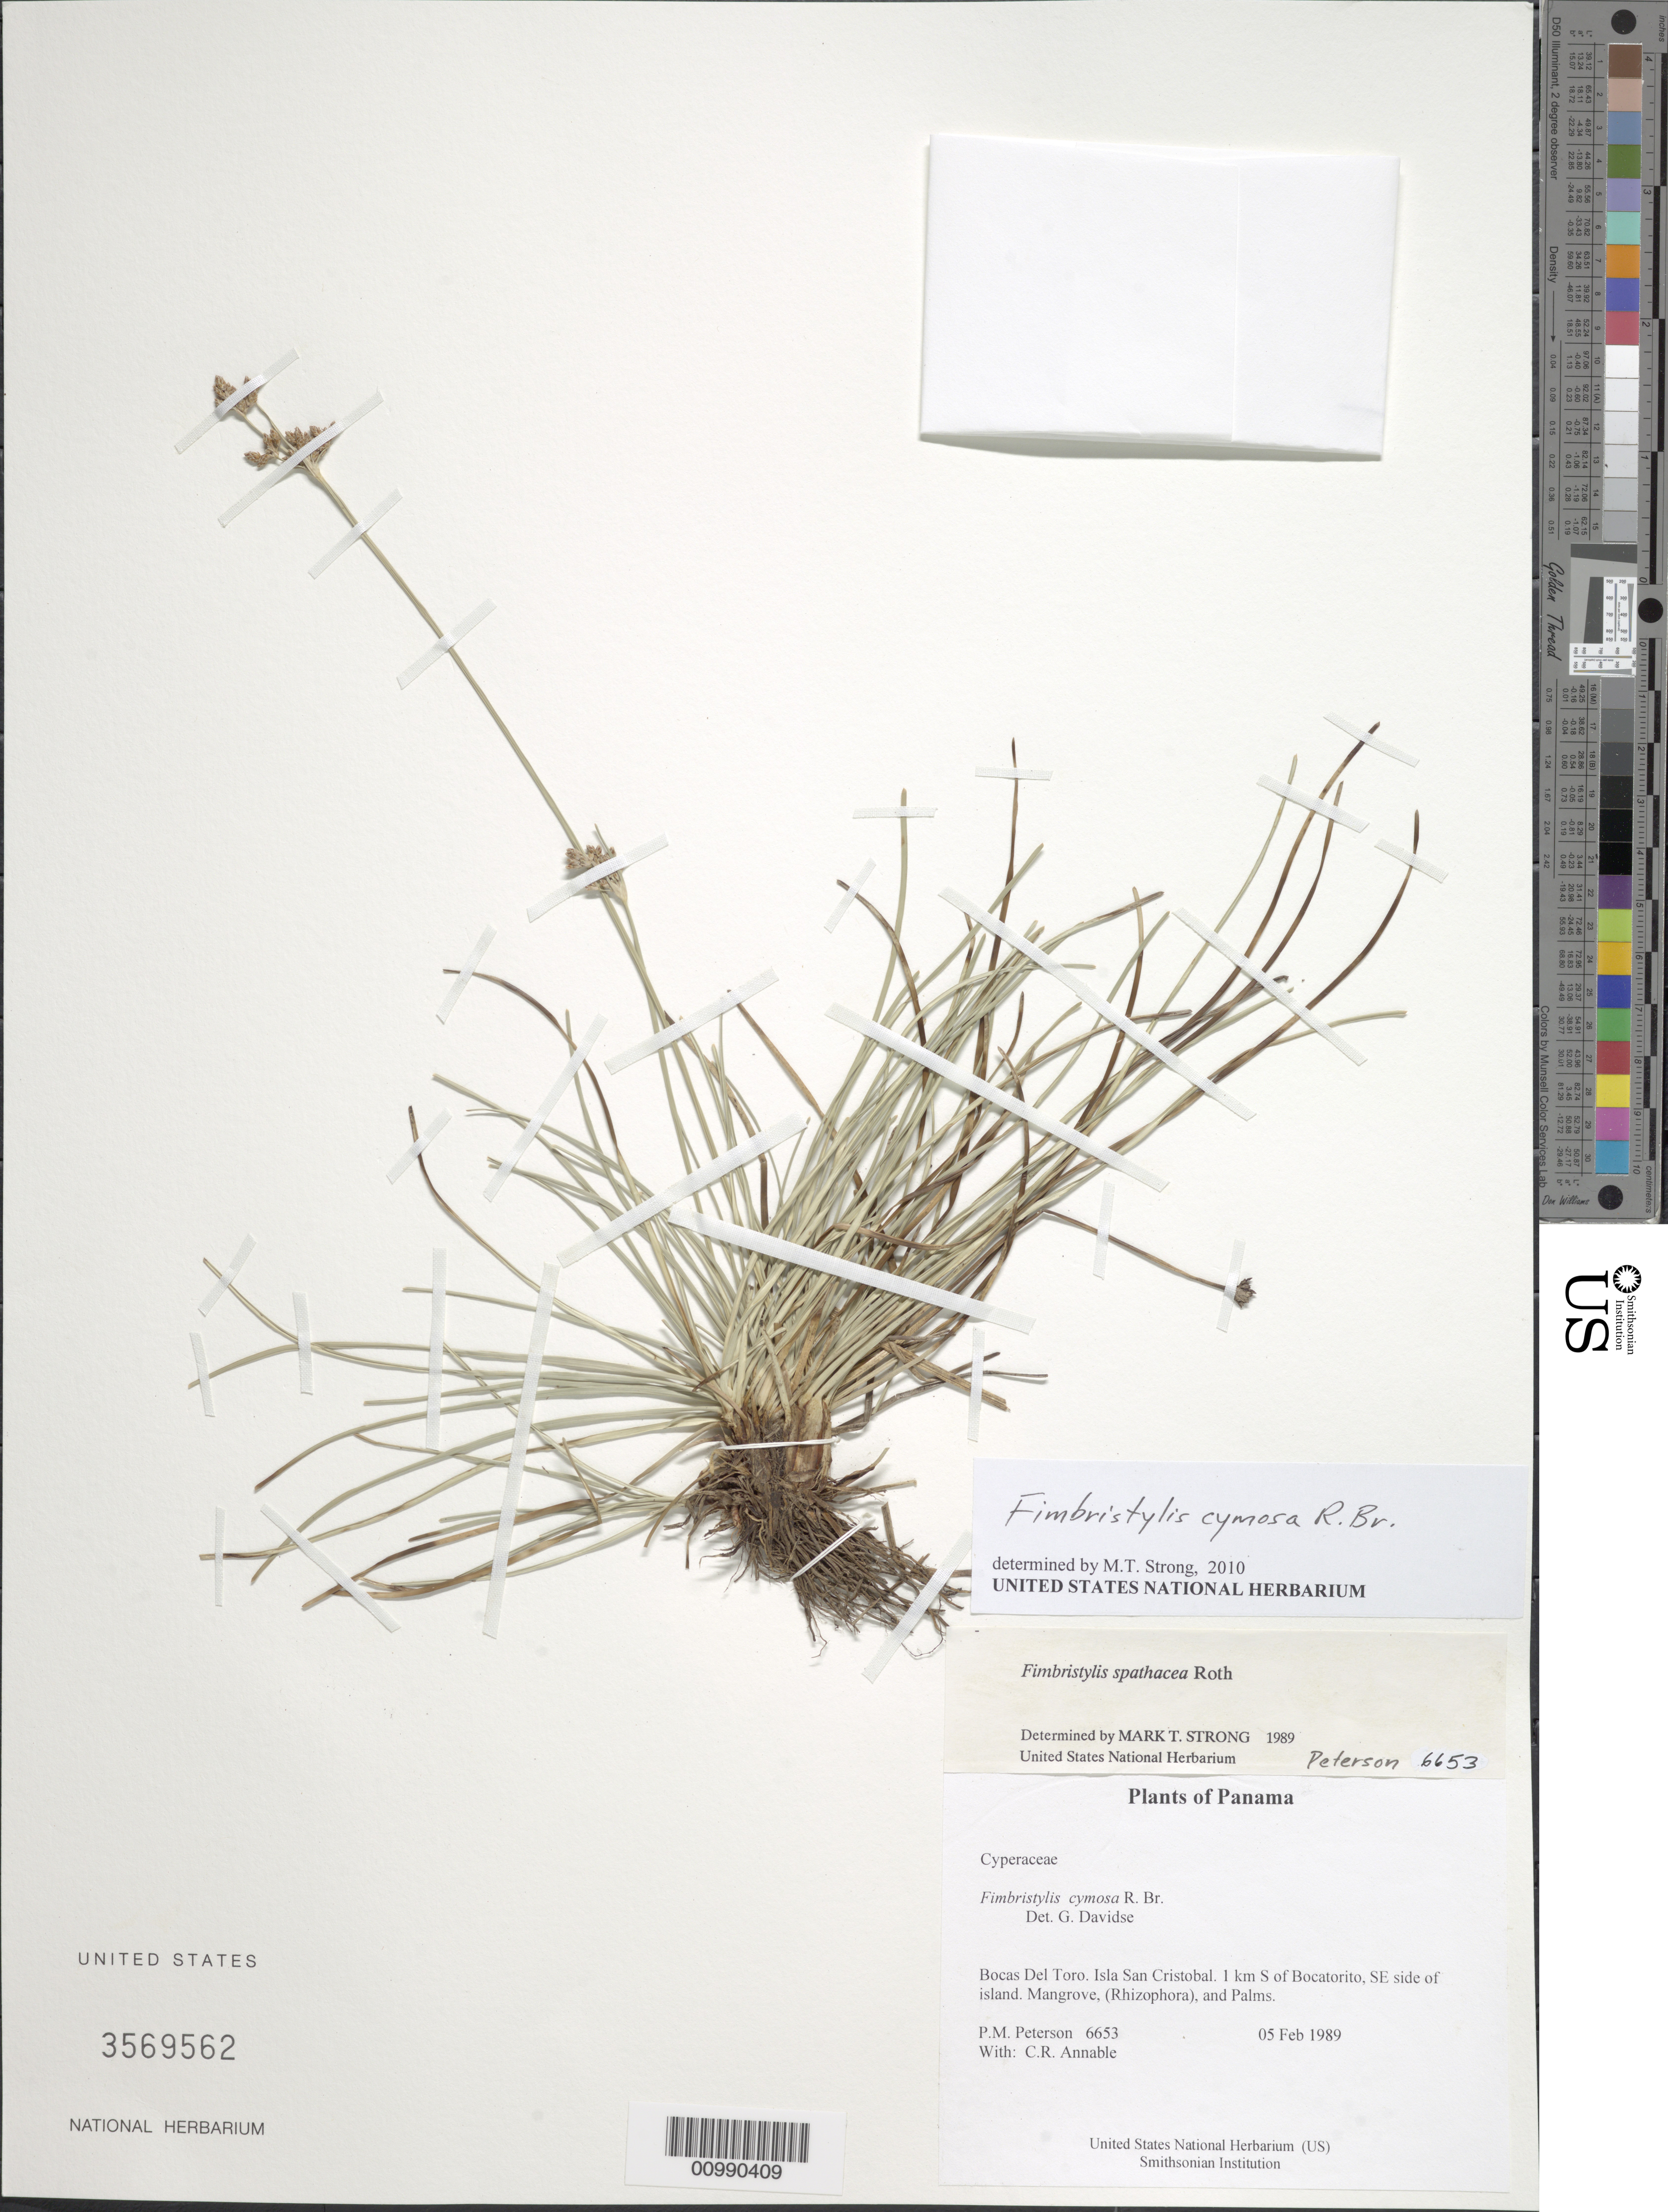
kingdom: Plantae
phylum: Tracheophyta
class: Liliopsida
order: Poales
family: Cyperaceae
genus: Fimbristylis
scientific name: Fimbristylis cymosa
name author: R. Br.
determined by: Strong, M. T., (US), Smithsonian Institution - National Museum of Natural History (UNITED STATES)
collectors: P. M. Peterson & C. R. Annable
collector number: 06653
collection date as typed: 05 Feb 1989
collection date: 1989-02-05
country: Panama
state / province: Bocas del Toro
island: San Cristobal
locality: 1 km S of Bocatorito, SE side of island.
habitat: Mangrove, (Rhizophora), and Palms.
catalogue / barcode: US 3569562